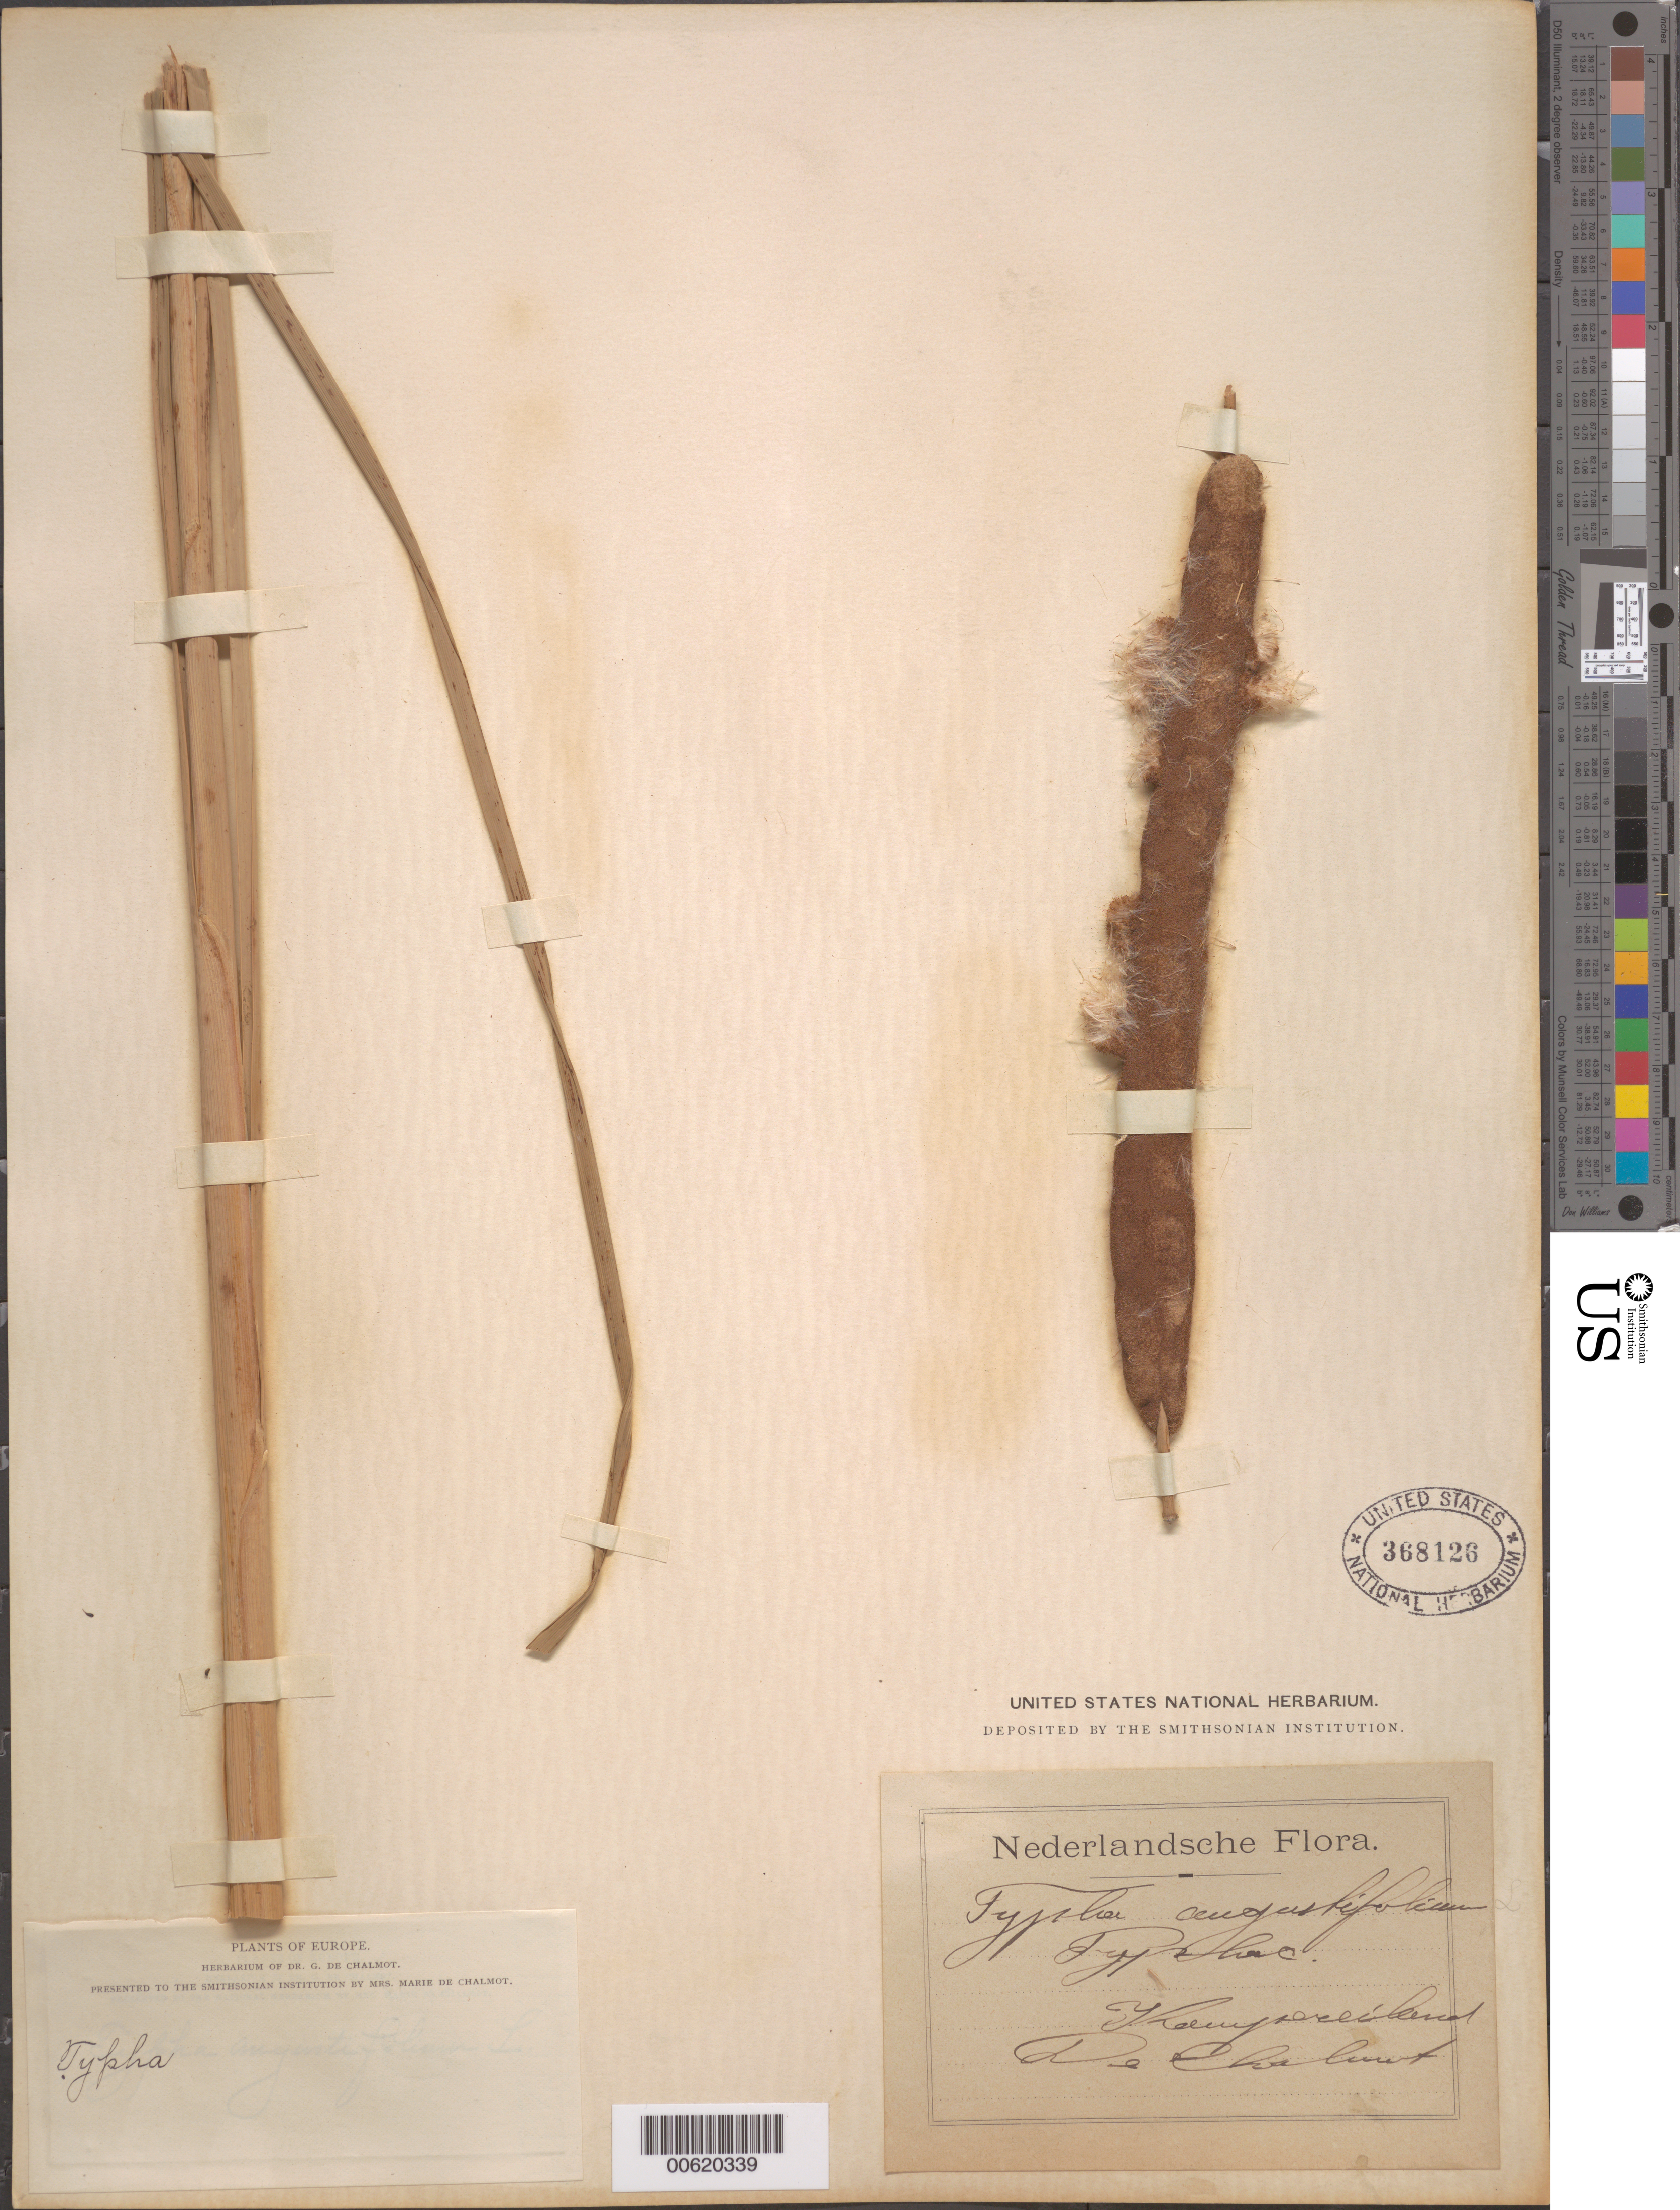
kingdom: Plantae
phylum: Tracheophyta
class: Liliopsida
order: Poales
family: Typhaceae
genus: Typha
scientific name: Typha angustifolia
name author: L.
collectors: G. de Chaliot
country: Netherlands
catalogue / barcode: US 368126